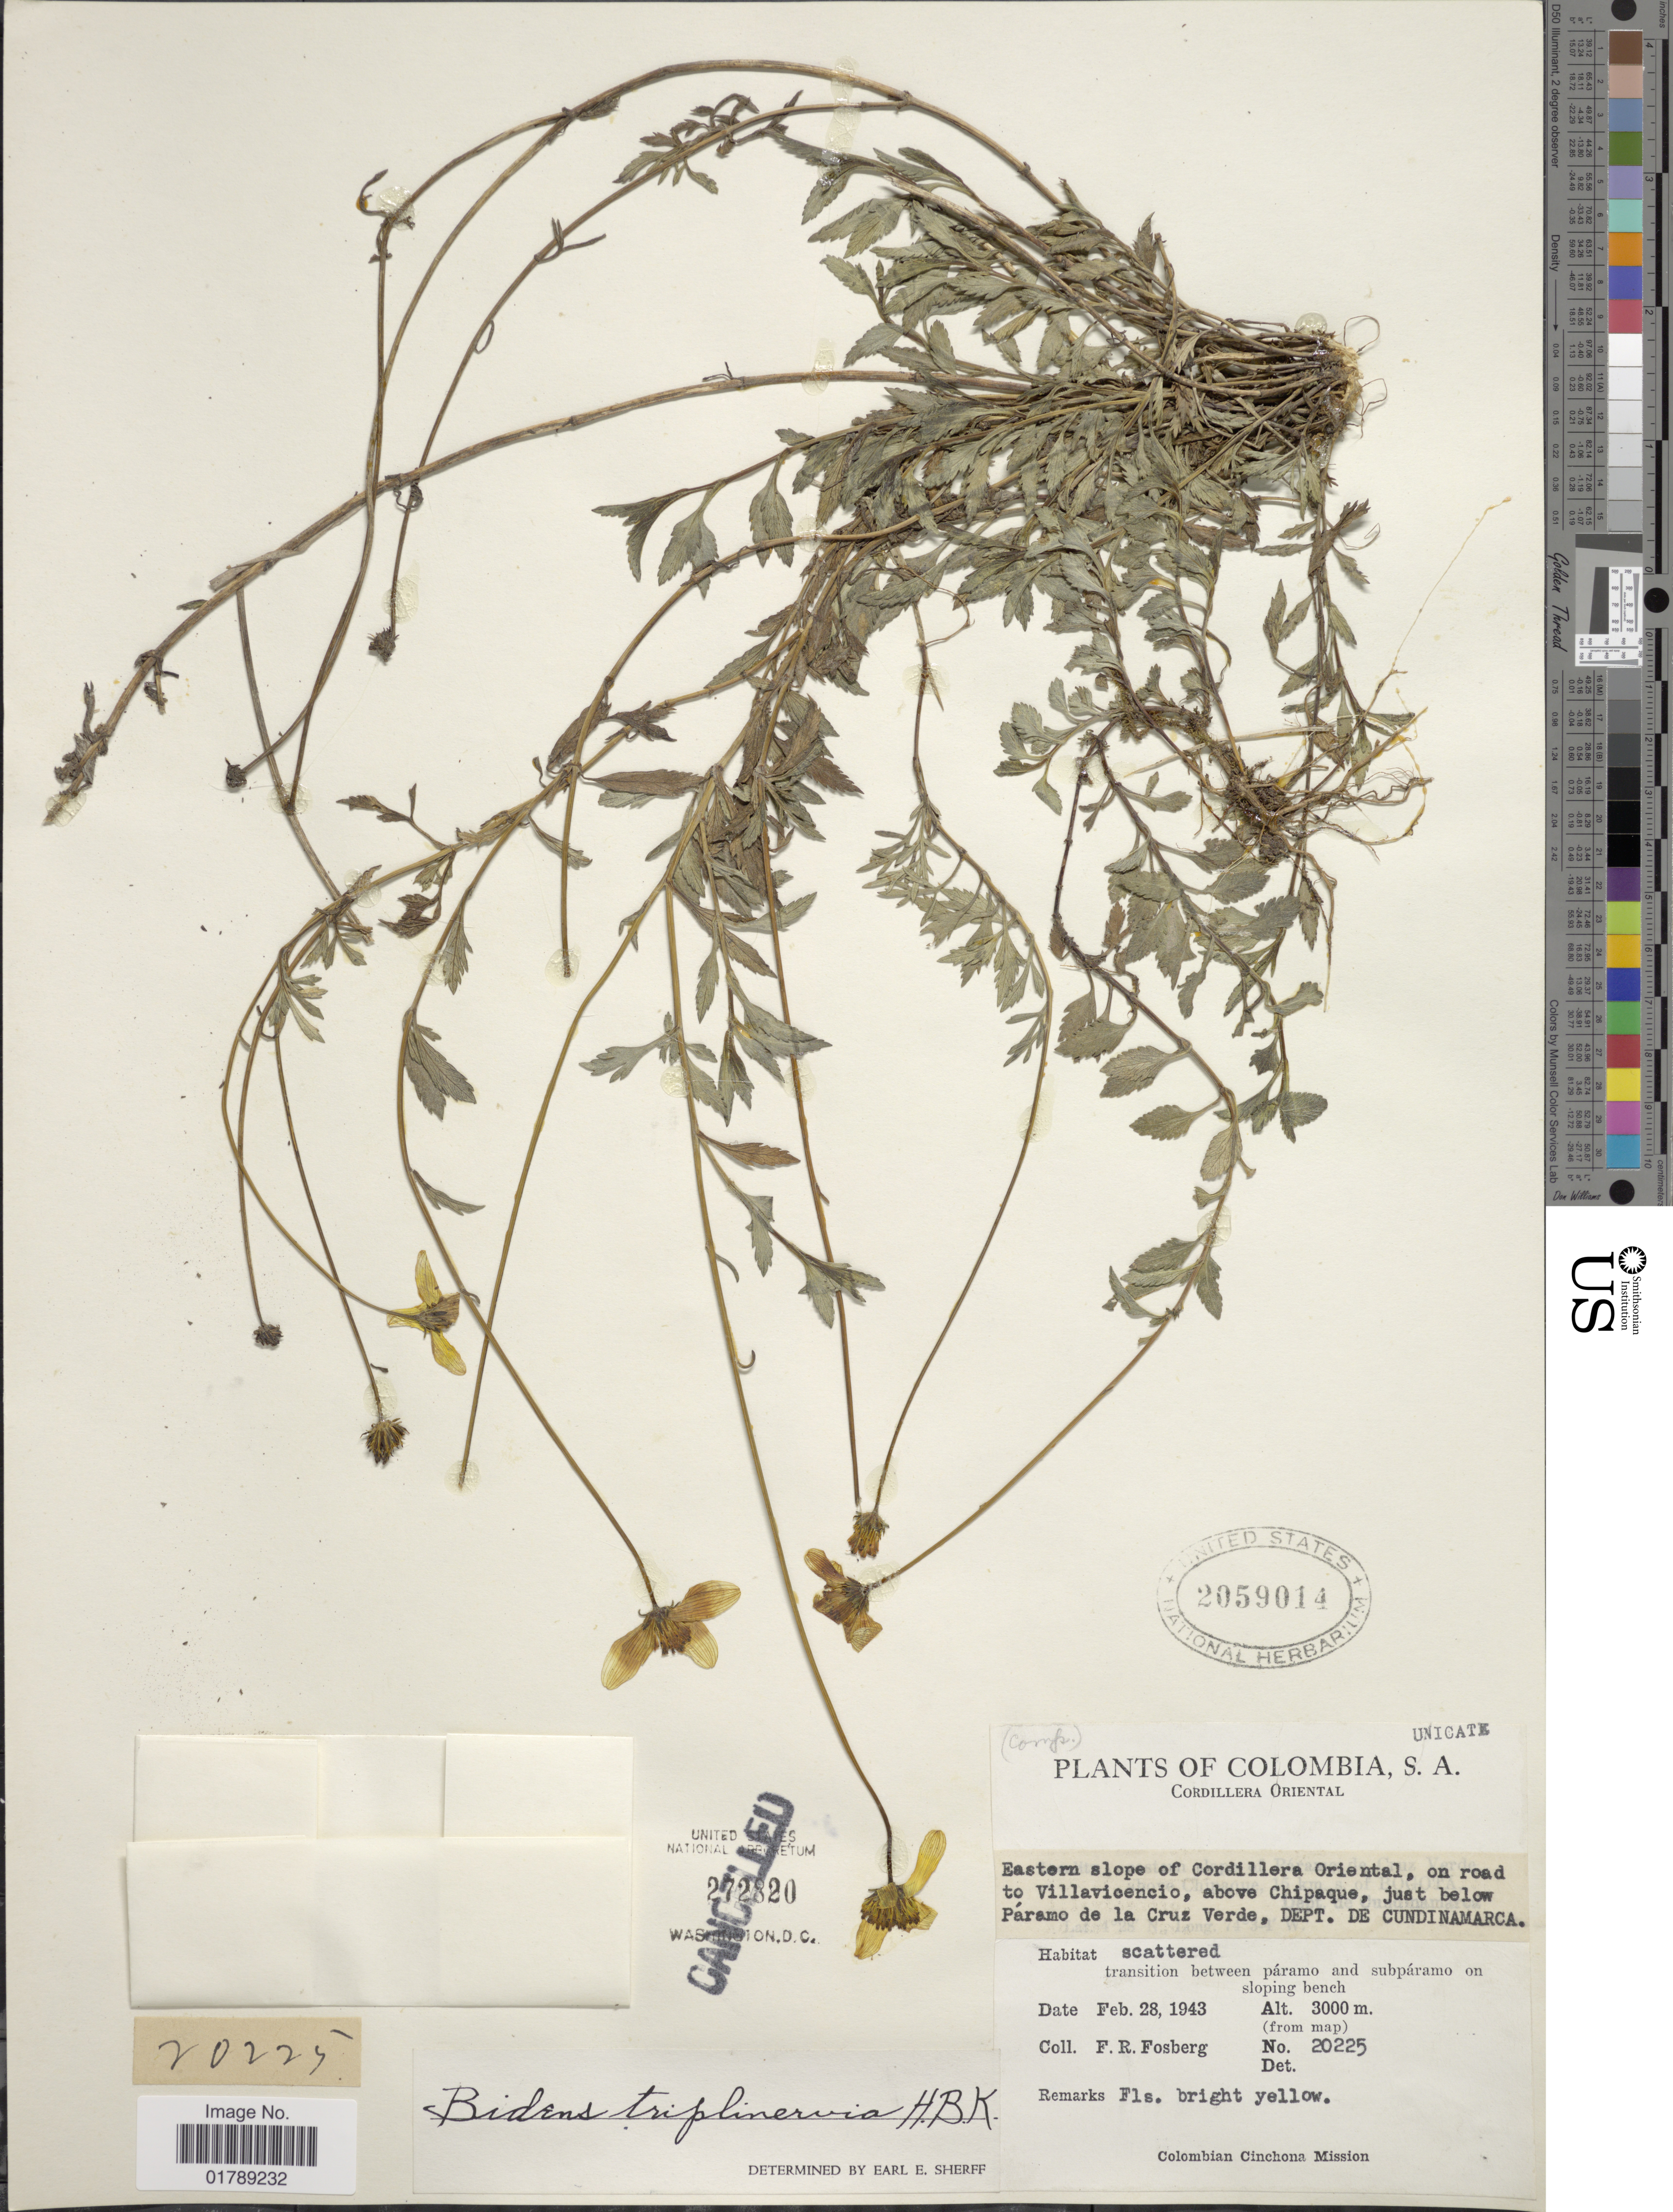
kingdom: Plantae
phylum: Tracheophyta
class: Magnoliopsida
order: Asterales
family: Asteraceae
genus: Bidens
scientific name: Bidens triplinervia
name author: Kunth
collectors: F. R. Fosberg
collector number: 20225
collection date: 1943-02-28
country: Colombia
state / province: Cundinamarca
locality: Cordillera Oriental. Eastern slope of Cordillera Oriental, on road to Villavicencio, above Chipaque, just below Páramo de la Cruz Verde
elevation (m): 3000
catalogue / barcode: US 2059014